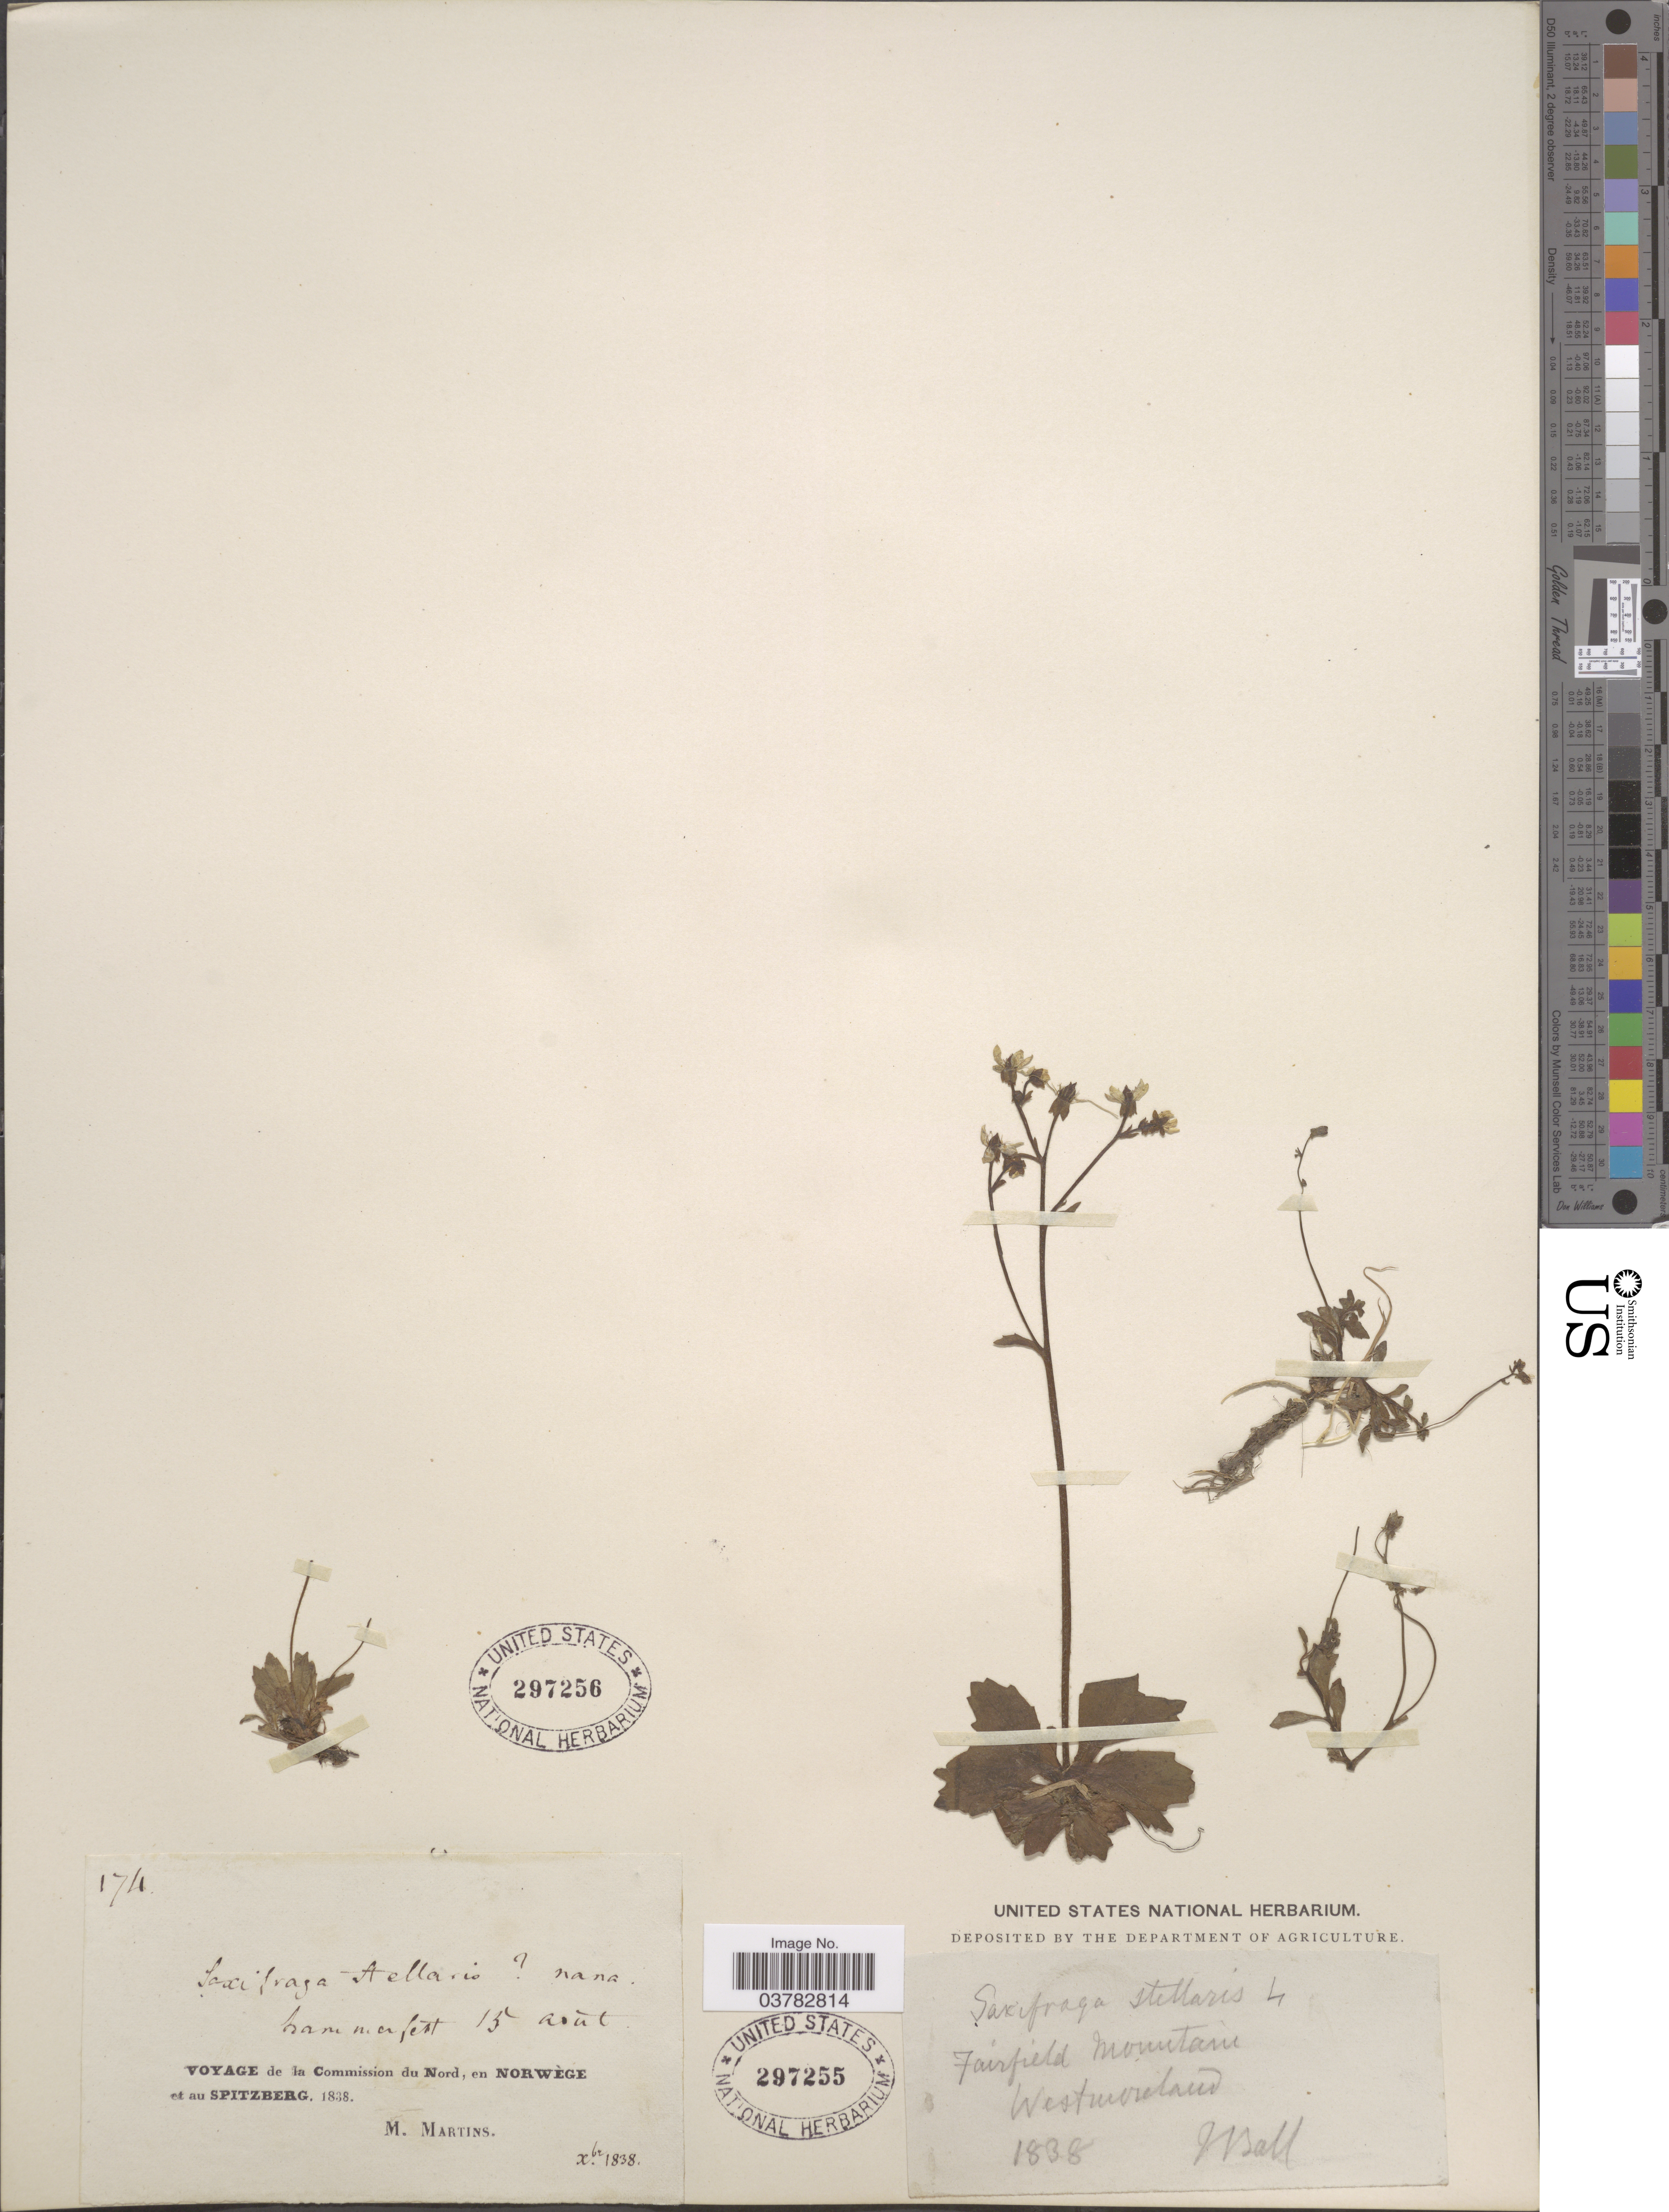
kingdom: Plantae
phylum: Tracheophyta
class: Magnoliopsida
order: Saxifragales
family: Saxifragaceae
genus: Micranthes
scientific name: Micranthes stellaris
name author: (L.) Galasso et al.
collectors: M. Martins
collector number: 174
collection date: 1838-12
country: Norway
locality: Voyage de la Commission du Nord, en Norwège et au Spitzberg.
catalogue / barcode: US 297256